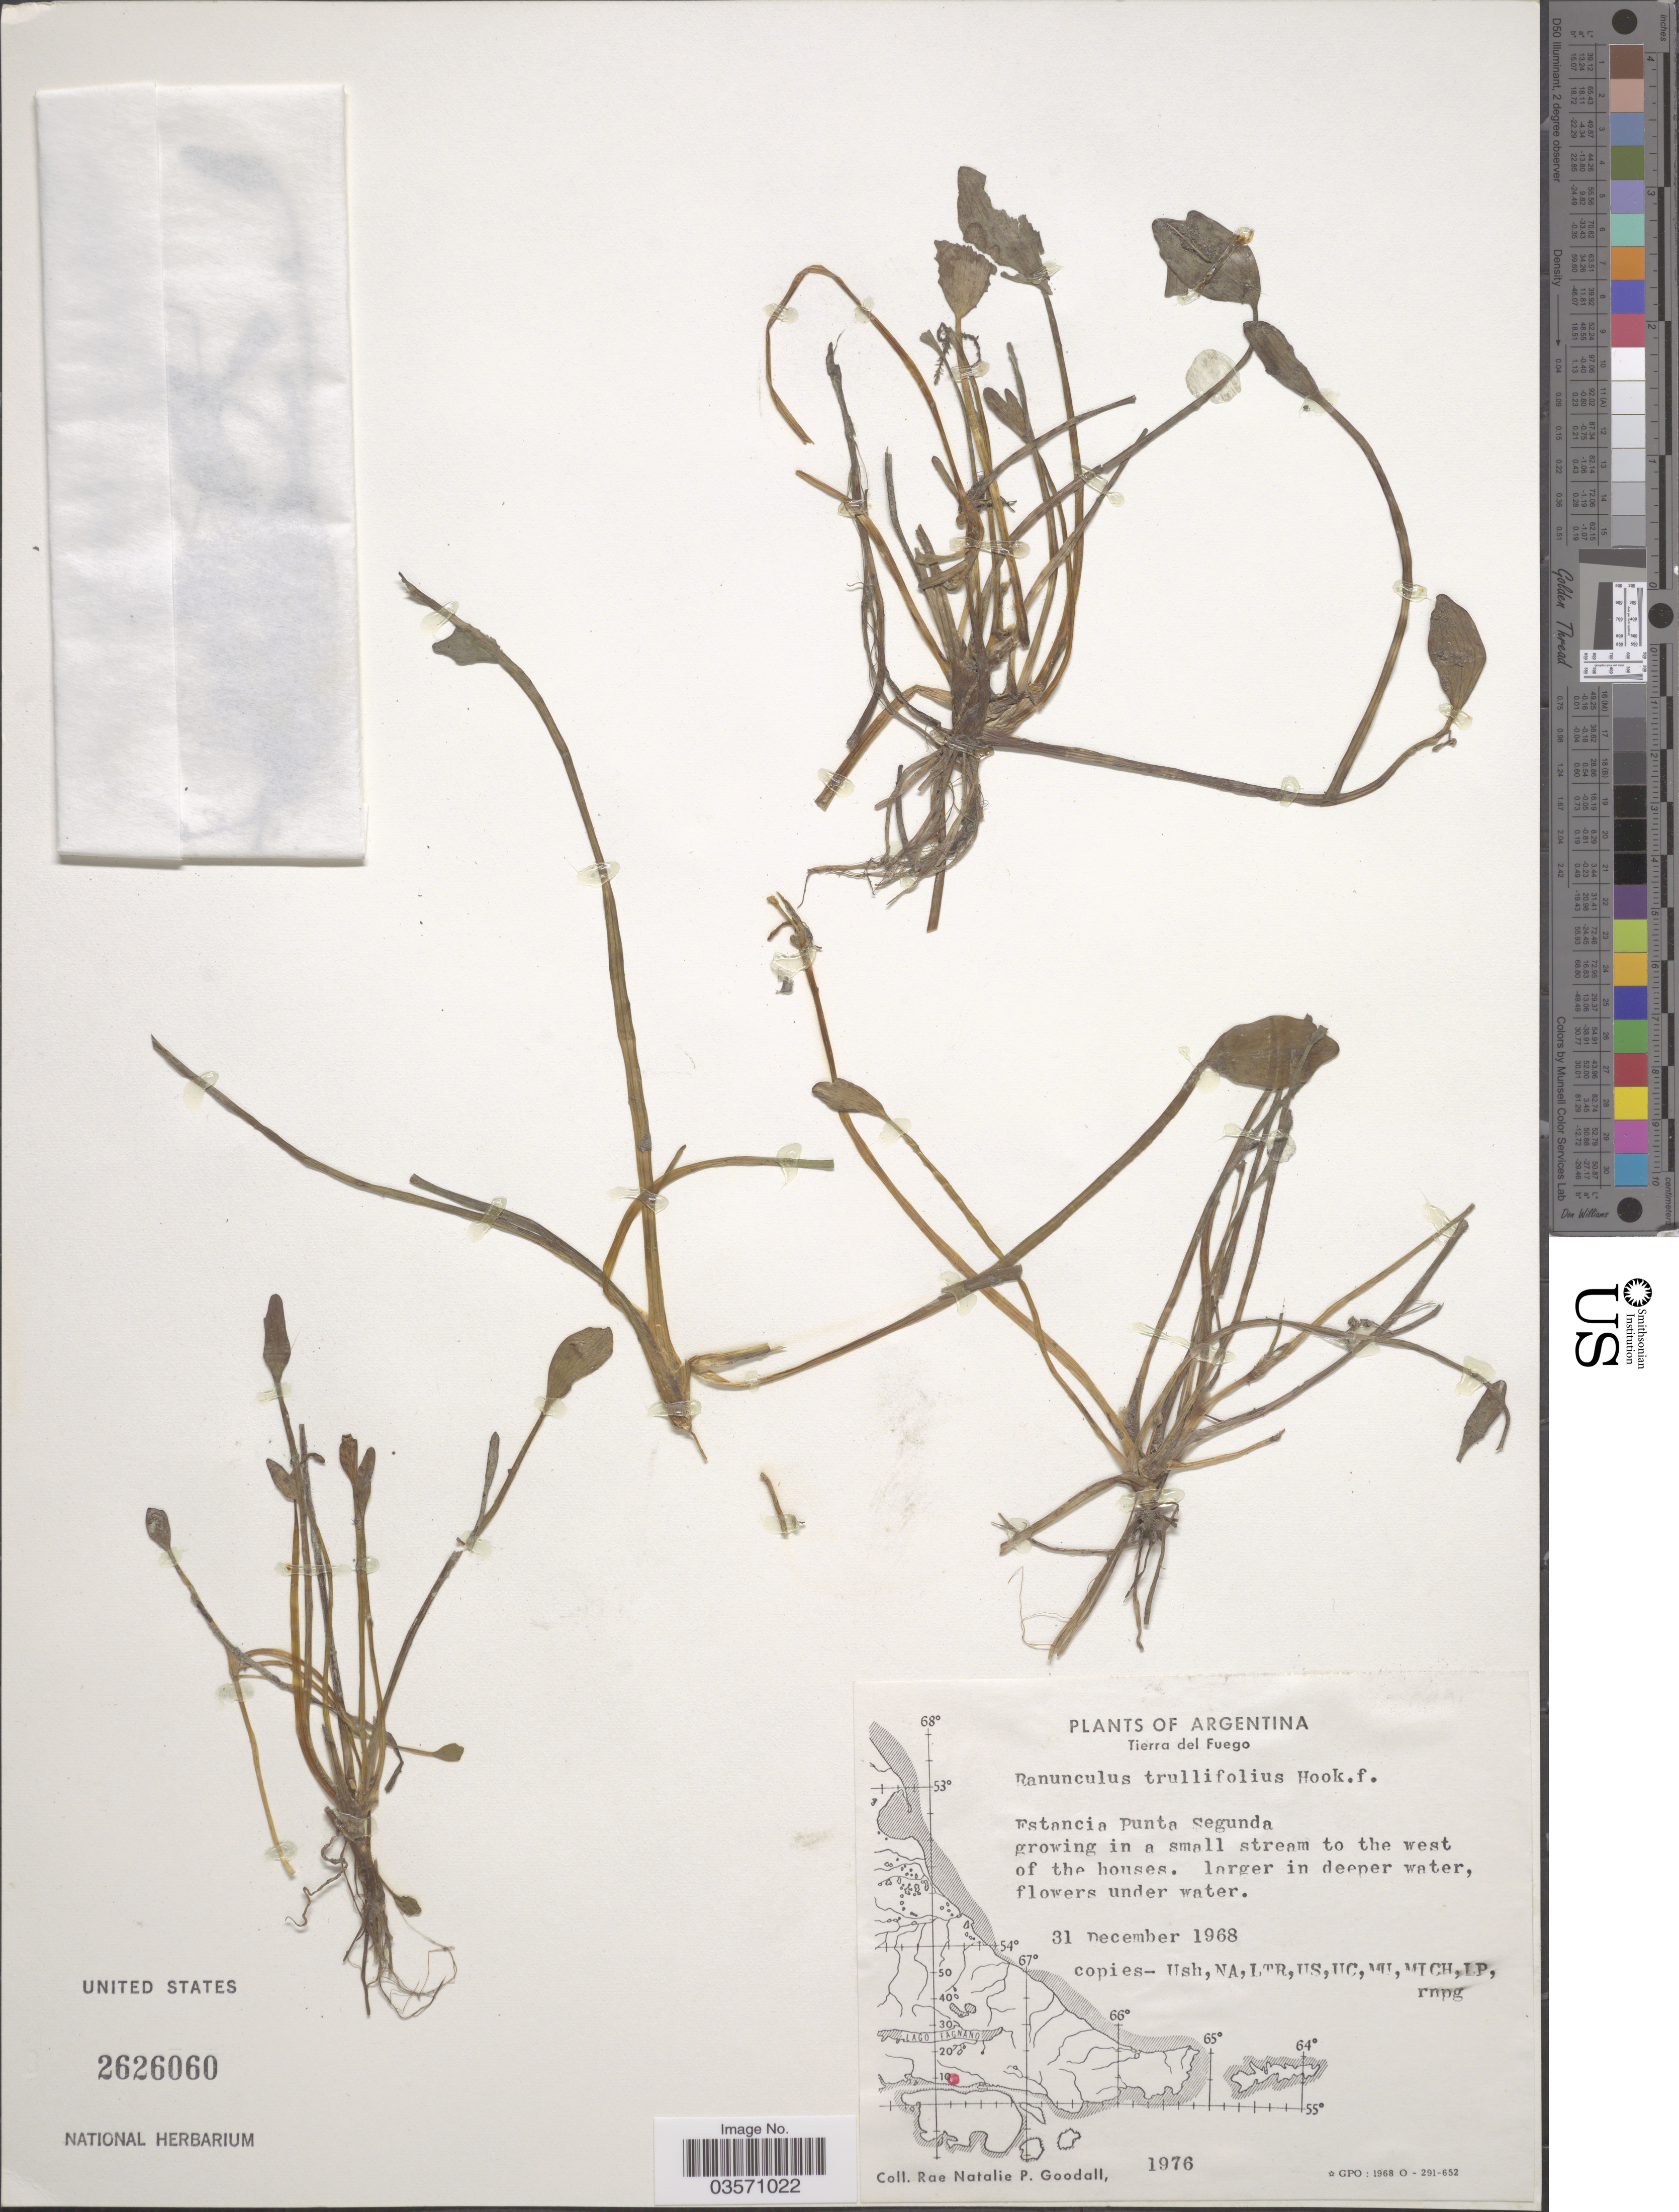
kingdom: Plantae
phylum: Tracheophyta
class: Magnoliopsida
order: Ranunculales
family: Ranunculaceae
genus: Ranunculus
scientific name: Ranunculus trulliifolius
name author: Hook. f.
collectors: R. Goodall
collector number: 1976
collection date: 1968-12-31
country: Argentina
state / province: Tierra del Fuego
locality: Estancia Punta Segunda growing in a small stream to the west of the houses.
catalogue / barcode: US 2626060